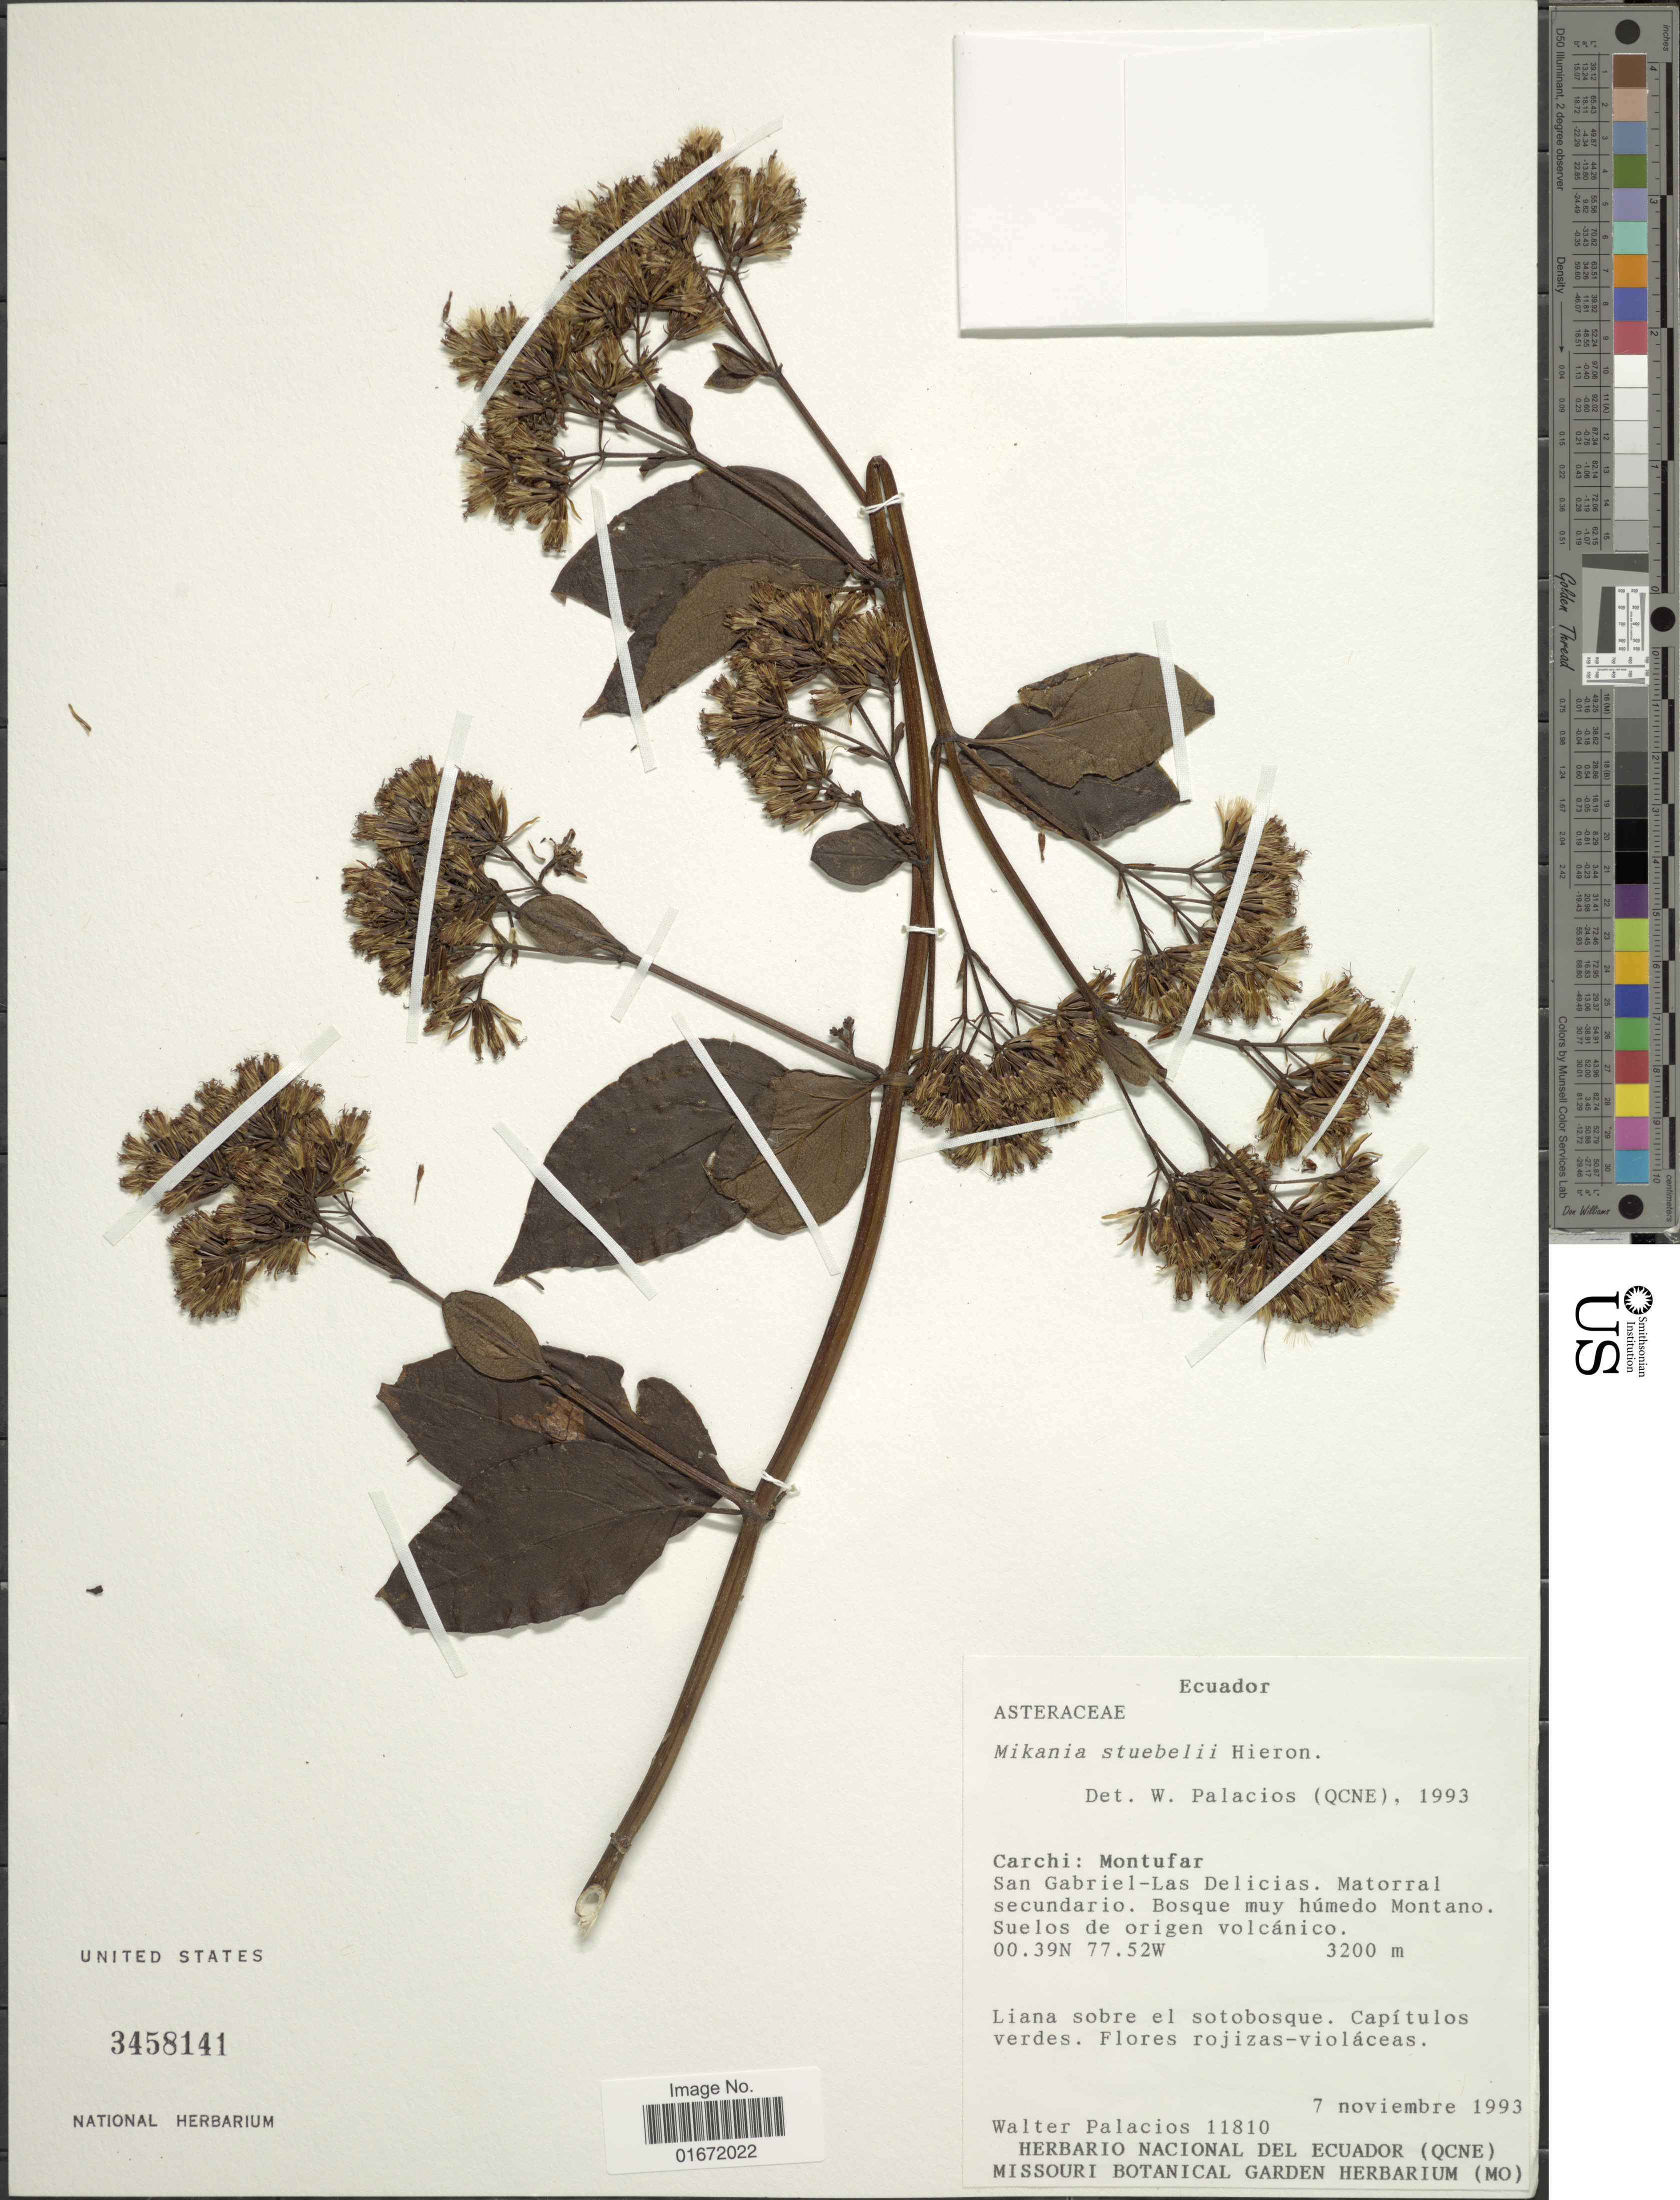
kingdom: Plantae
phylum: Tracheophyta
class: Magnoliopsida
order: Asterales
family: Asteraceae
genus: Mikania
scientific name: Mikania stuebelii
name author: Hieron.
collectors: W. Palacios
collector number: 11810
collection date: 1993-11-07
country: Ecuador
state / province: Carchi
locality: Carchi: Montufar. San Gabriel - Las Delicias. Matorral secundario. Bosque muy húmedo Montano.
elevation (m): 3200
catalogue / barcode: US 3458141